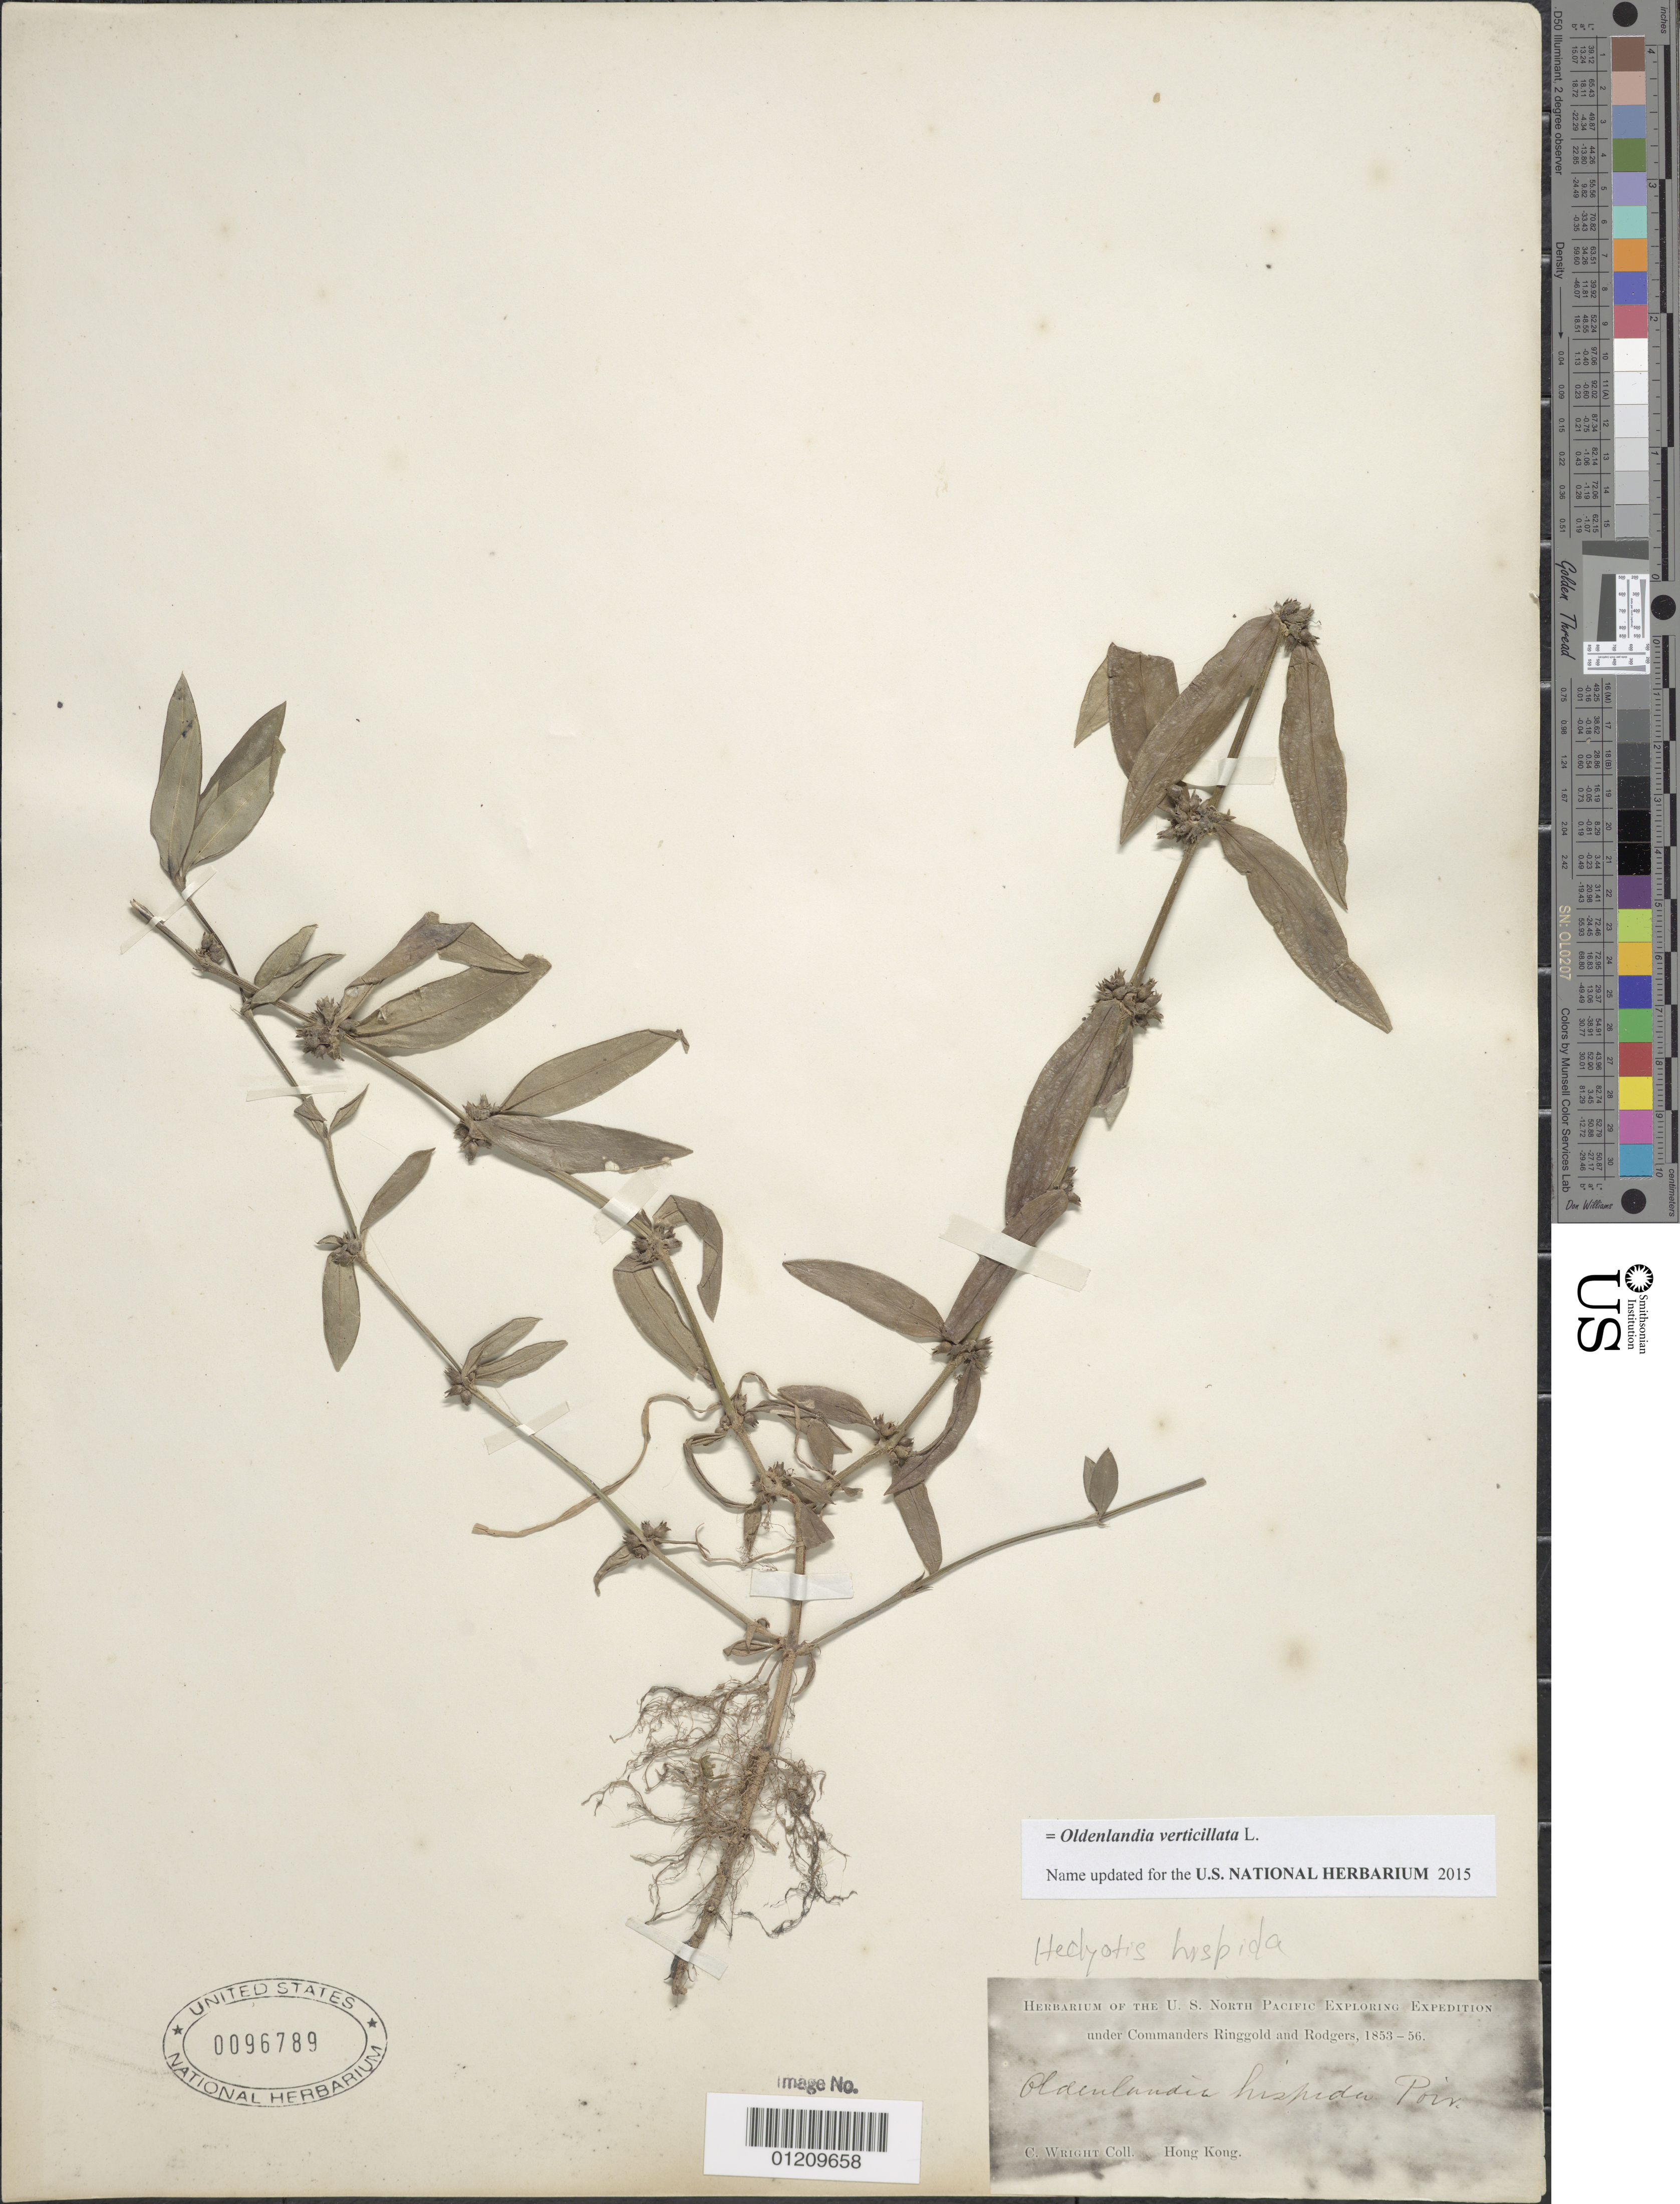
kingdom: Plantae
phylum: Tracheophyta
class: Magnoliopsida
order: Gentianales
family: Rubiaceae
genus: Hedyotis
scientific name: Hedyotis hispida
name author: Retz.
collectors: C. Wright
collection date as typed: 1853 to -- -- 1856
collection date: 1853/1856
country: China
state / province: Hong Kong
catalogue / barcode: US 96789